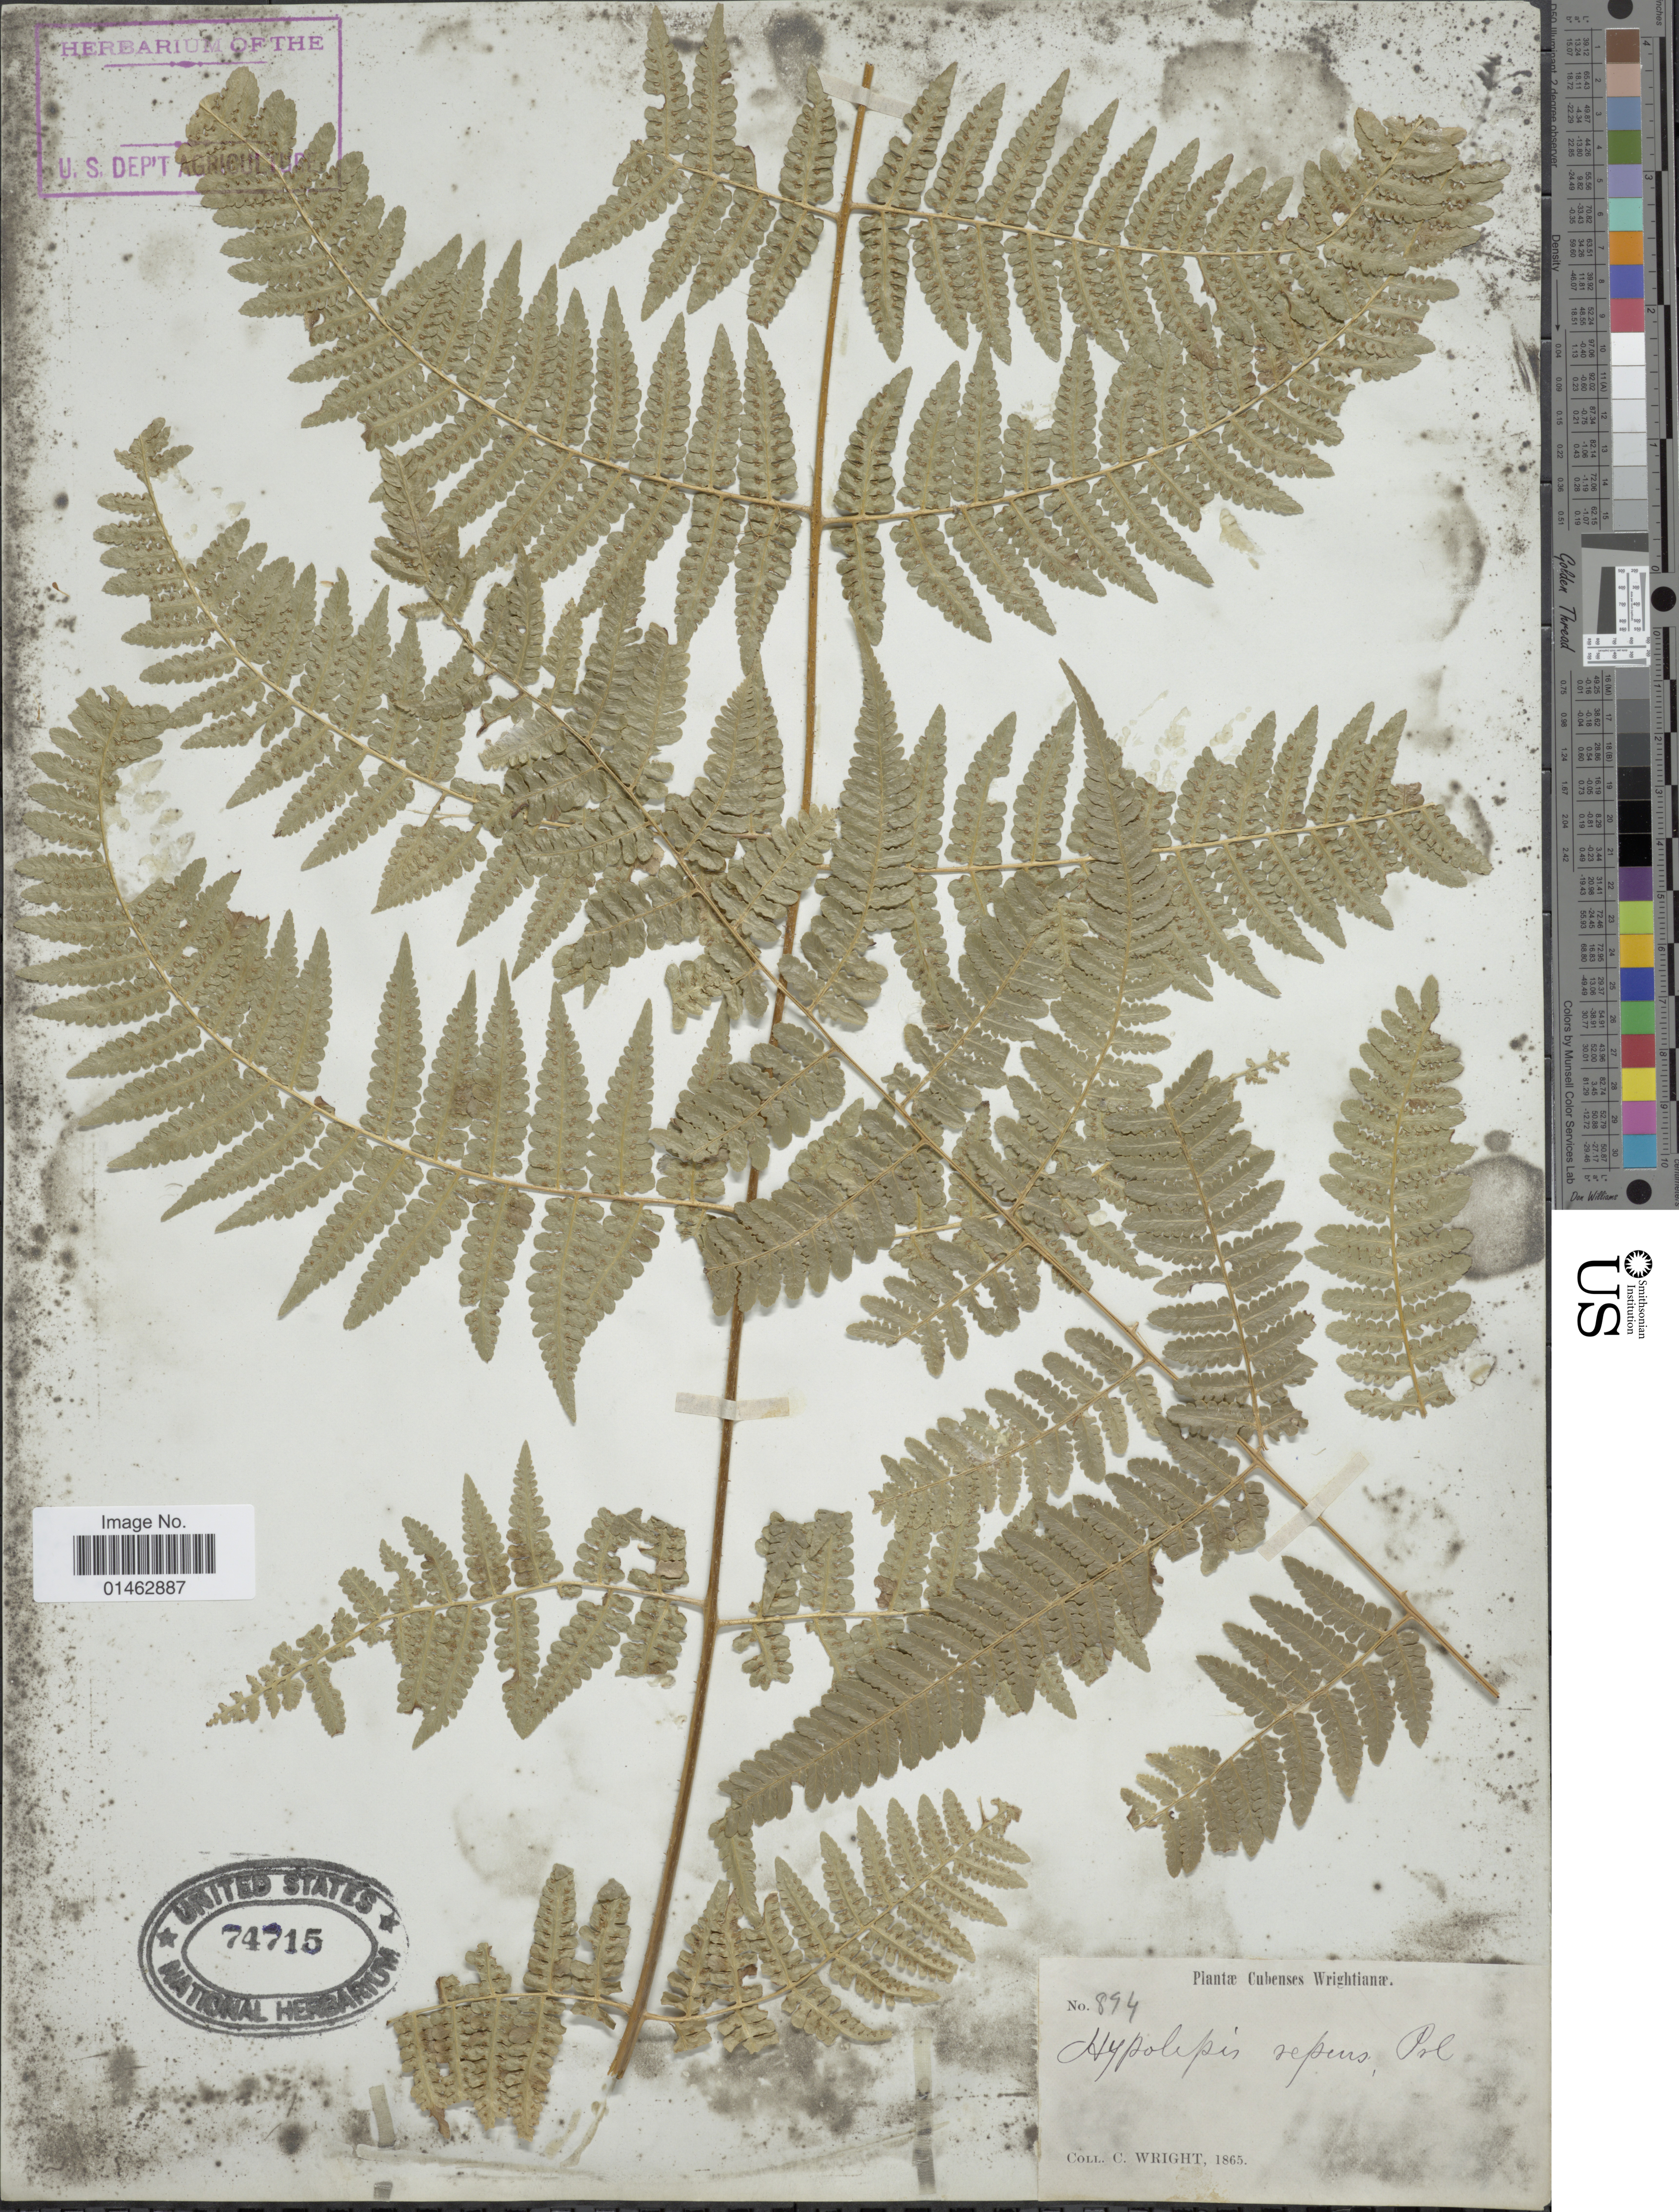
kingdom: Plantae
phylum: Tracheophyta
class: Polypodiopsida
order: Polypodiales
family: Dennstaedtiaceae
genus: Hypolepis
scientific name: Hypolepis repens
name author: (L.) C. Presl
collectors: C. Wright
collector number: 894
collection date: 1865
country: Cuba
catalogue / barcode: US 74715